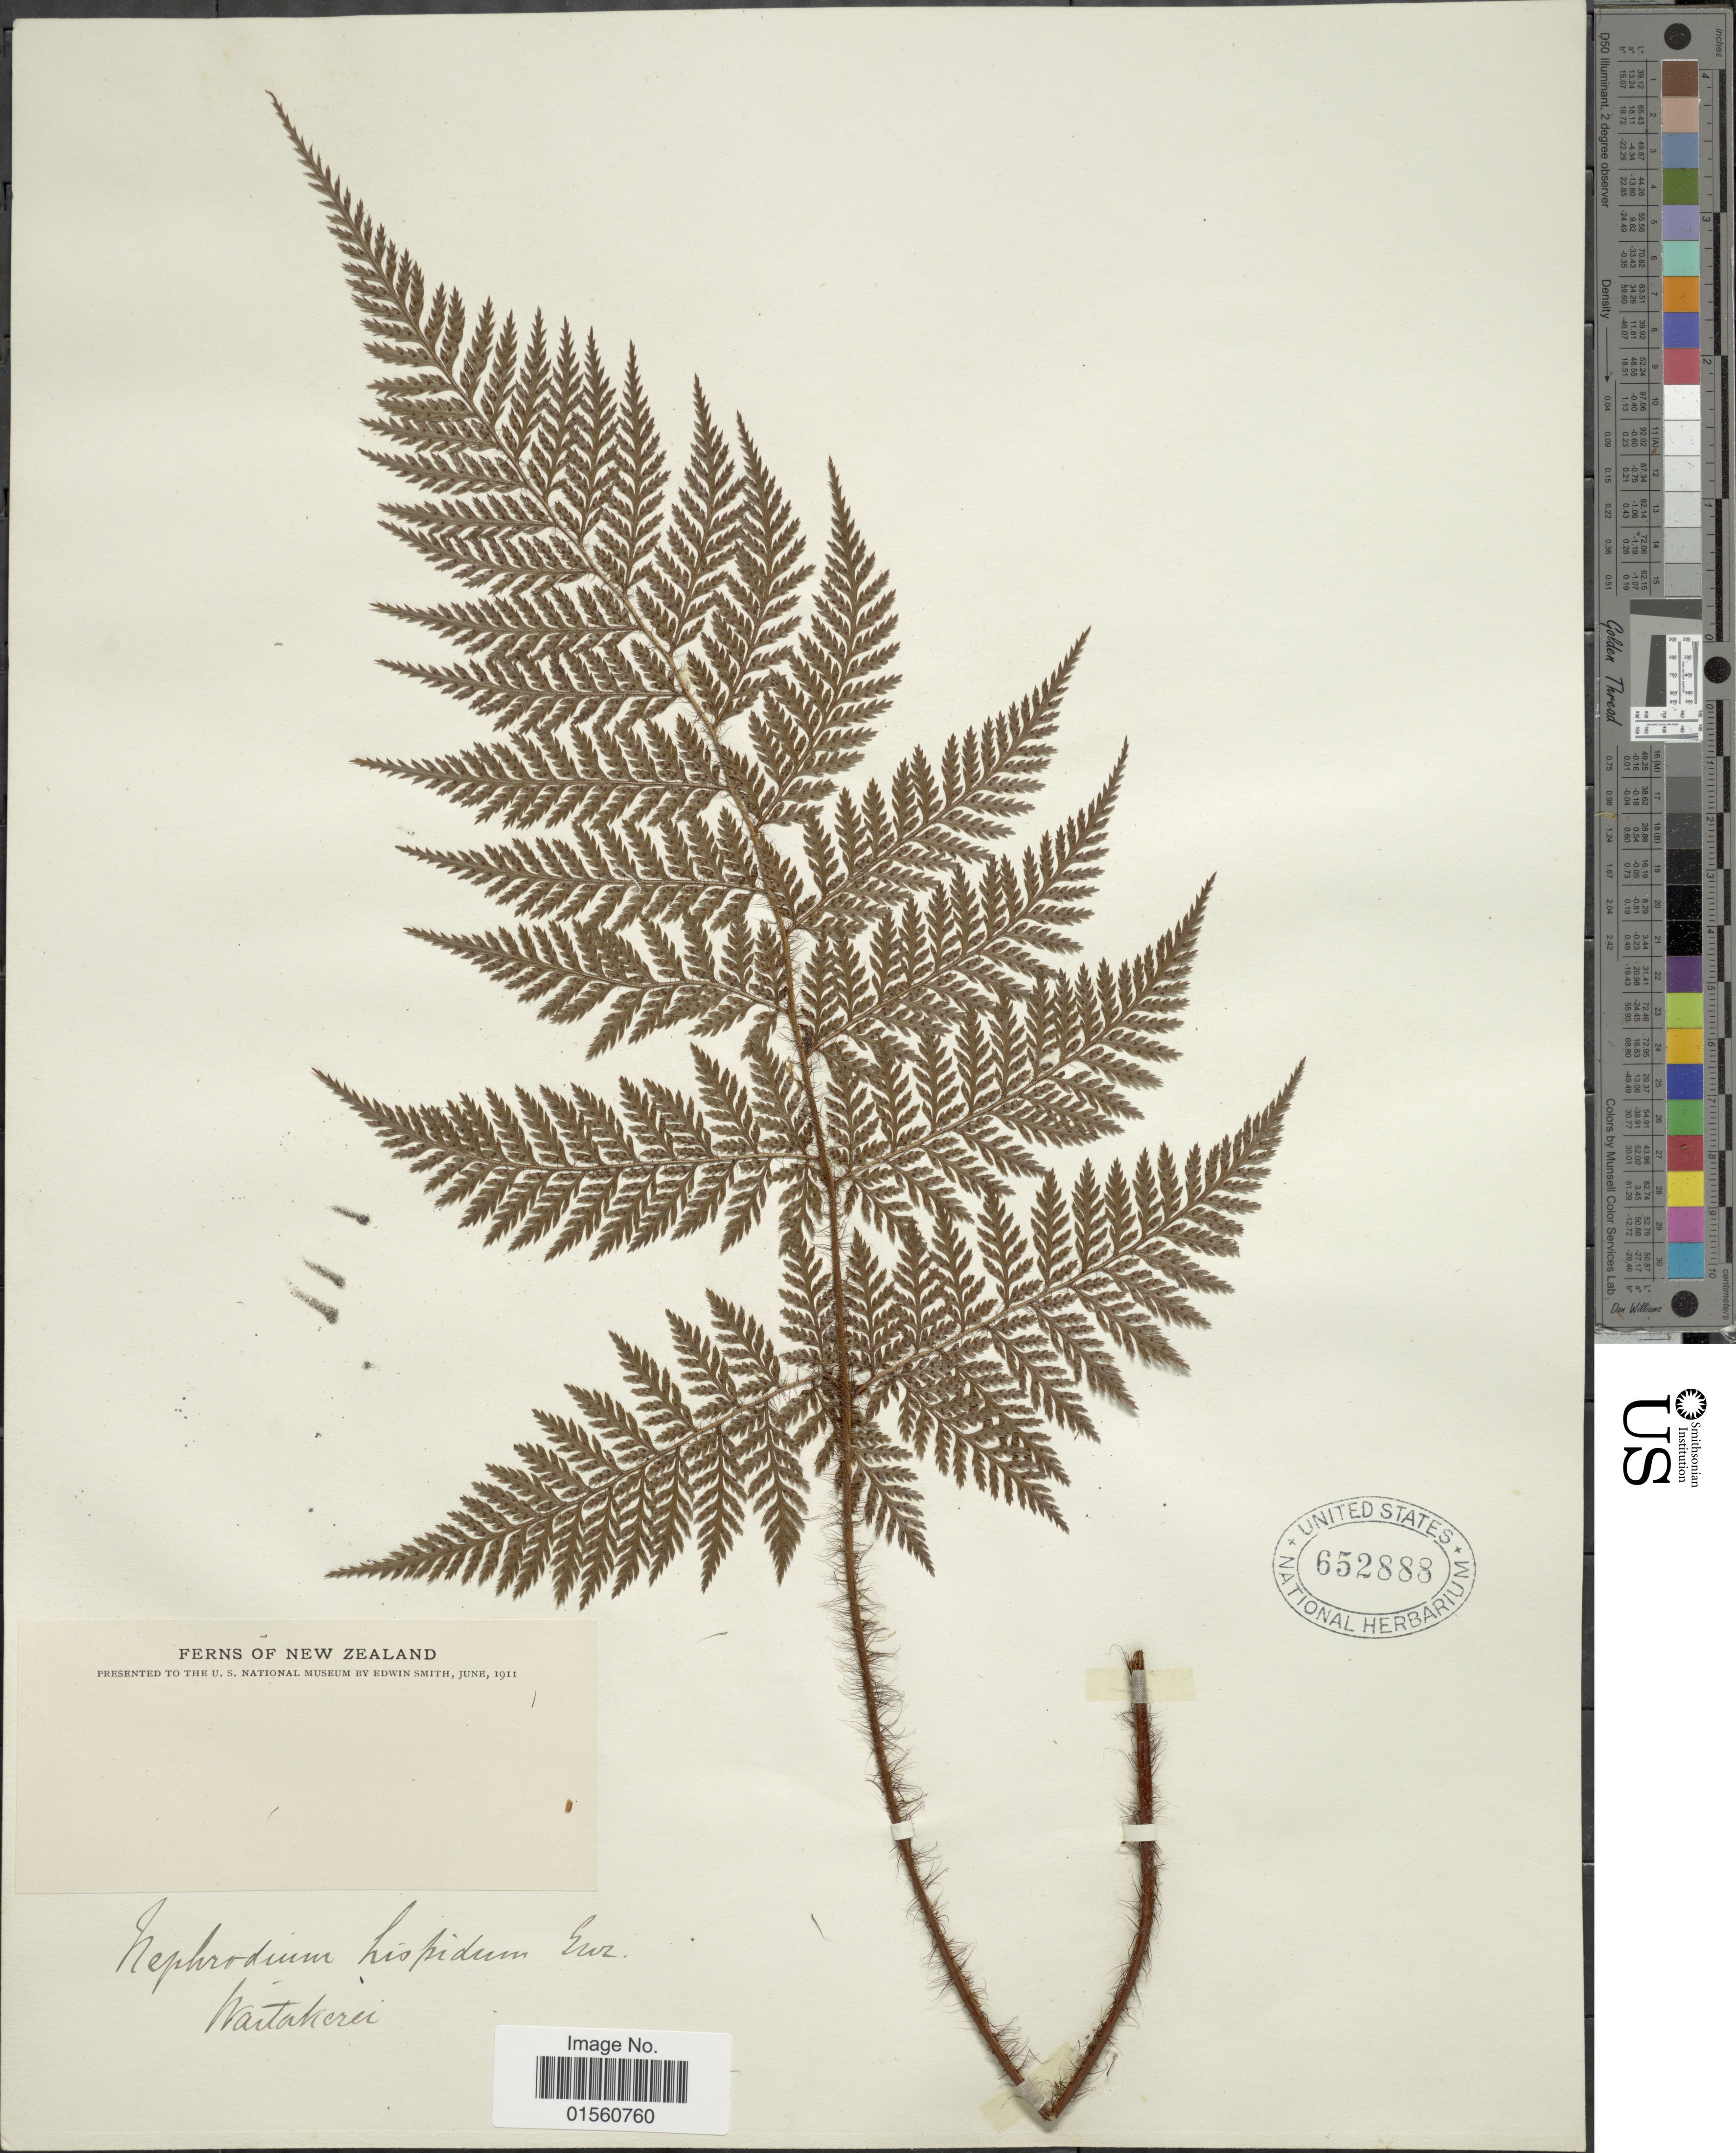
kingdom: Plantae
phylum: Tracheophyta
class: Polypodiopsida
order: Polypodiales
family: Dryopteridaceae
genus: Lastreopsis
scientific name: Lastreopsis hispida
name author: (Sw.) Tindale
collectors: E. F. Smith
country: New Zealand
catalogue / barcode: US 652888